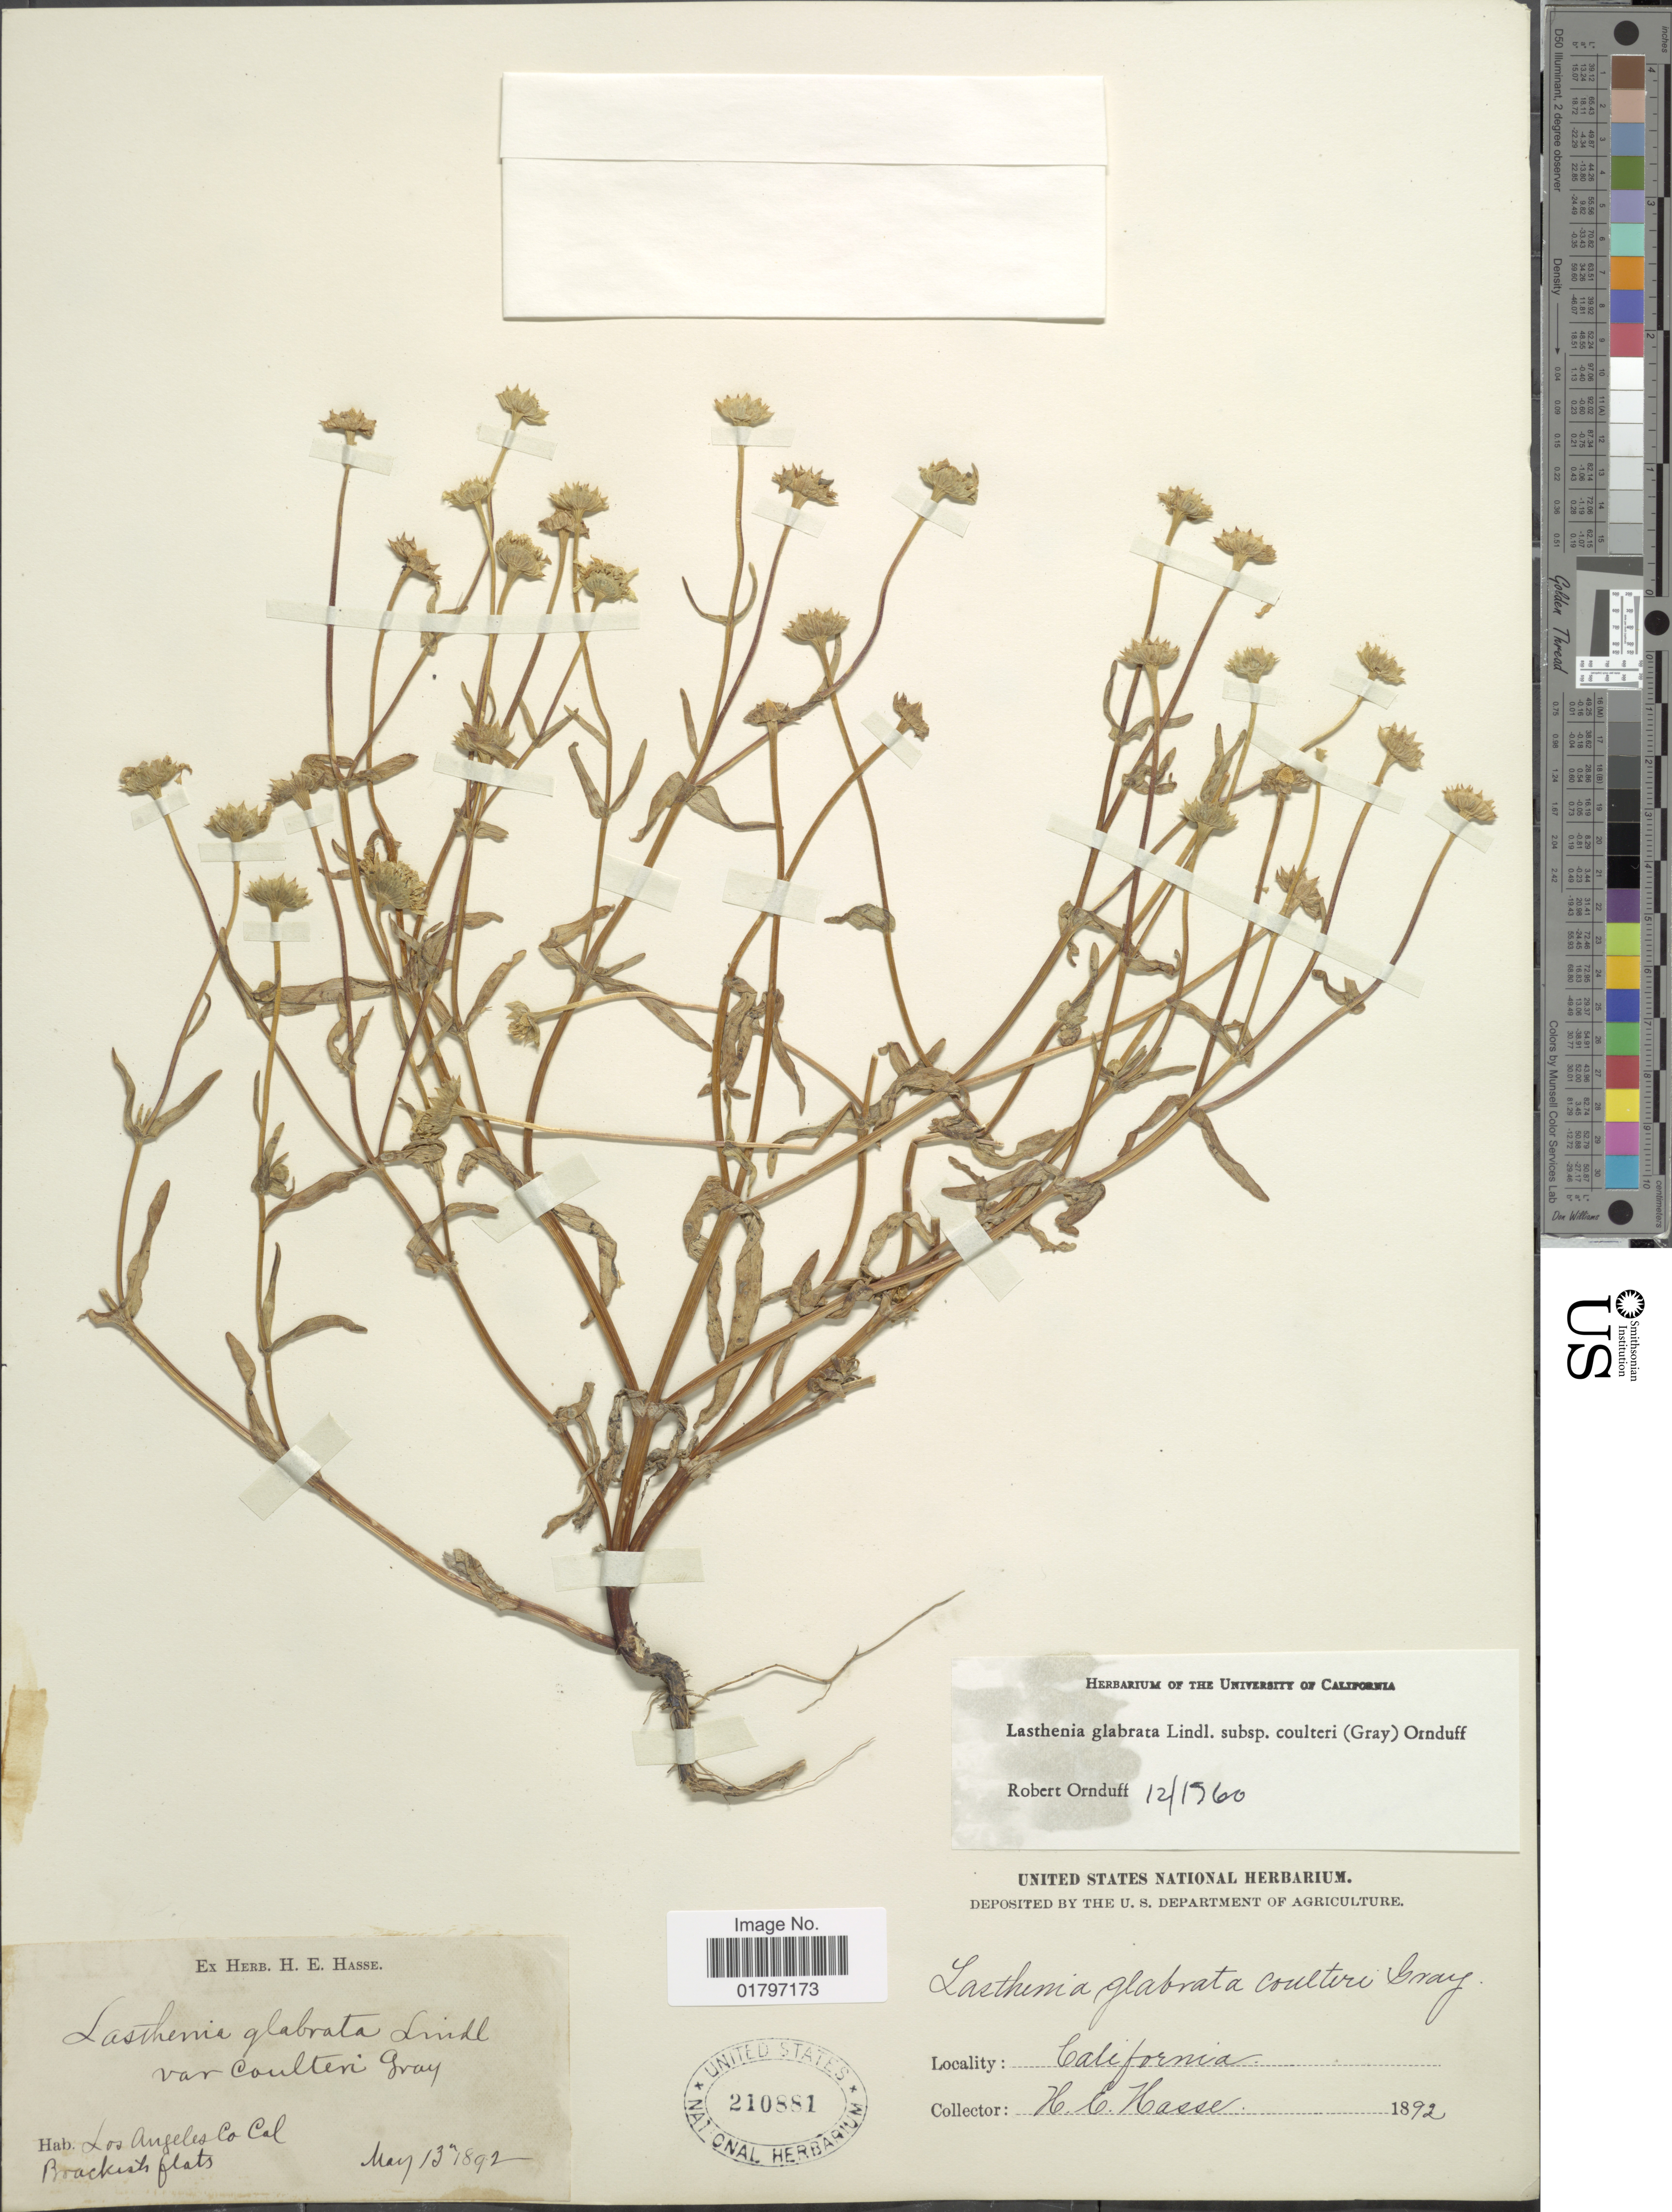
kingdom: Plantae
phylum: Tracheophyta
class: Magnoliopsida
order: Asterales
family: Asteraceae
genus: Lasthenia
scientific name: Lasthenia glabrata subsp. coulteri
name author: (A. Gray) Ornduff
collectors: H. E. Hasse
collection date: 1892-05-13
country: United States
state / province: California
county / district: Los Angeles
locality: Los Angeles Co.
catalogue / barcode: US 210881